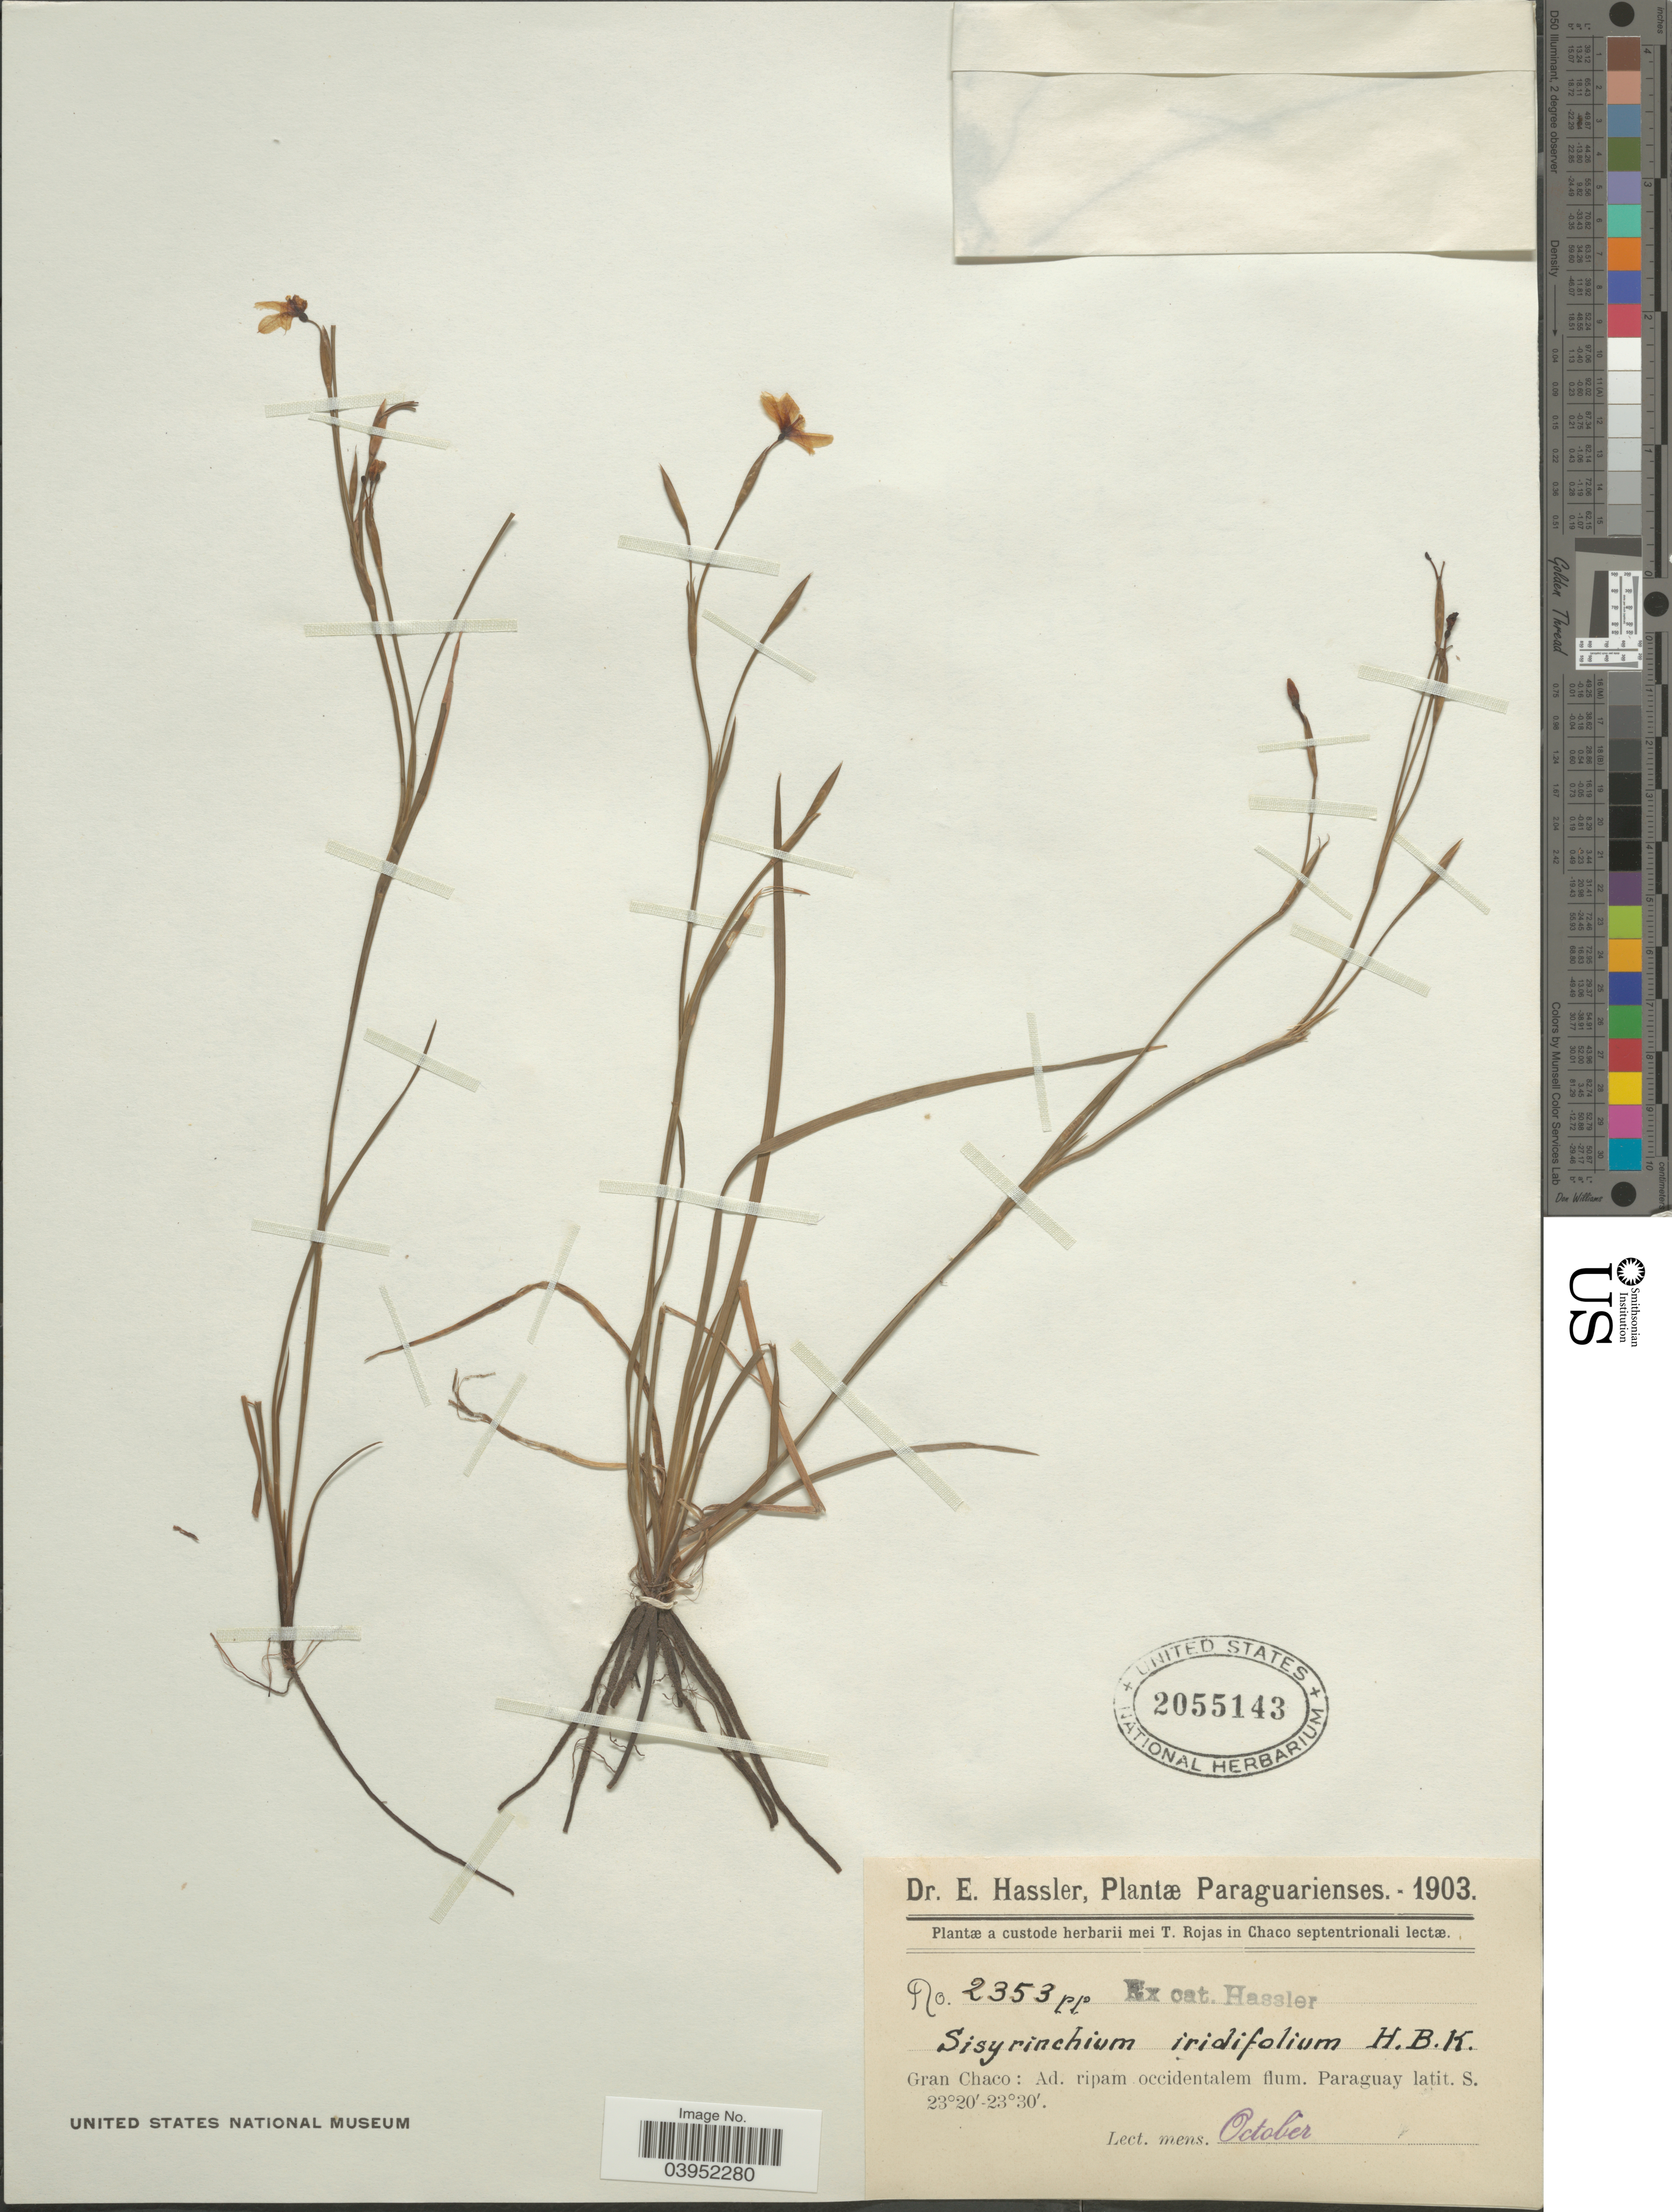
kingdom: Plantae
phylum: Tracheophyta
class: Liliopsida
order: Asparagales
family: Iridaceae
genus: Sisyrinchium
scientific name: Sisyrinchium micranthum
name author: Cav.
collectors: E. Hassler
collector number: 2353 pp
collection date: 1903-10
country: Paraguay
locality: Gran Chaco: Ad. ripam occidentalem flum. Paraguay.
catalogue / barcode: US 2055143